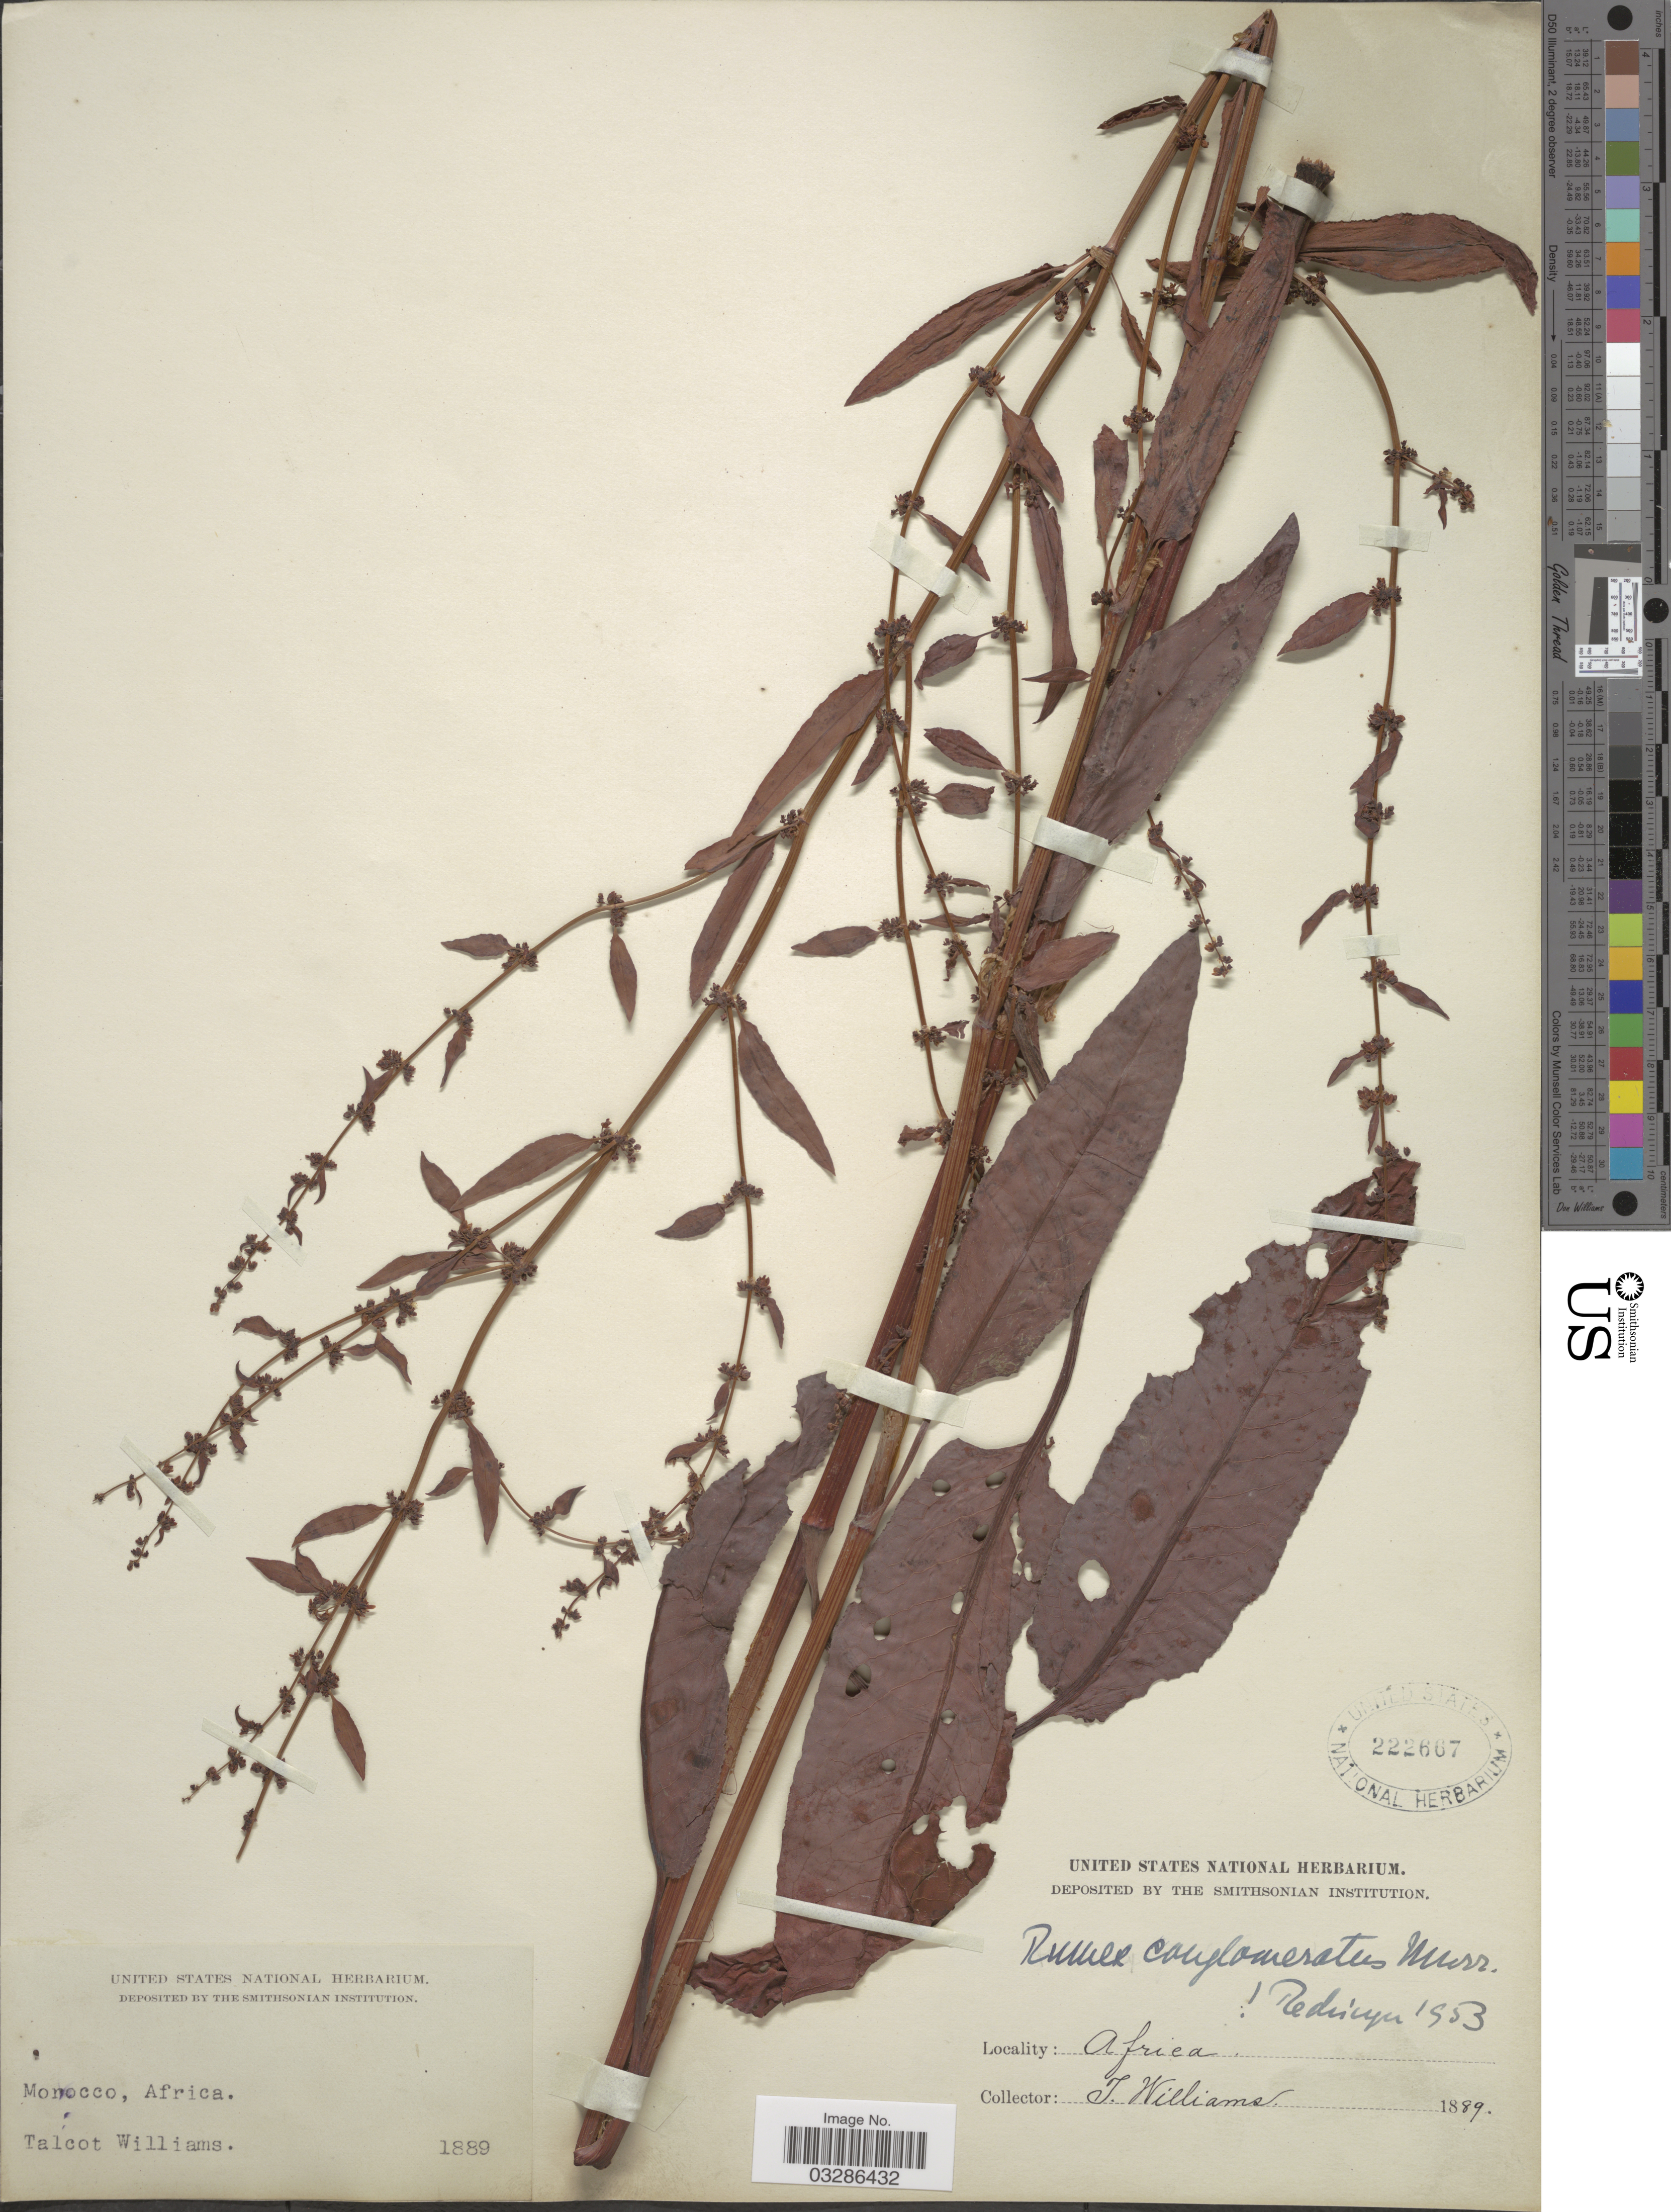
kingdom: Plantae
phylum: Tracheophyta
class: Magnoliopsida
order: Caryophyllales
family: Polygonaceae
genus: Rumex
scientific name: Rumex conglomeratus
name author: Murray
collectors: T. Williams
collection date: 1889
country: Morocco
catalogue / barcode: US 222667